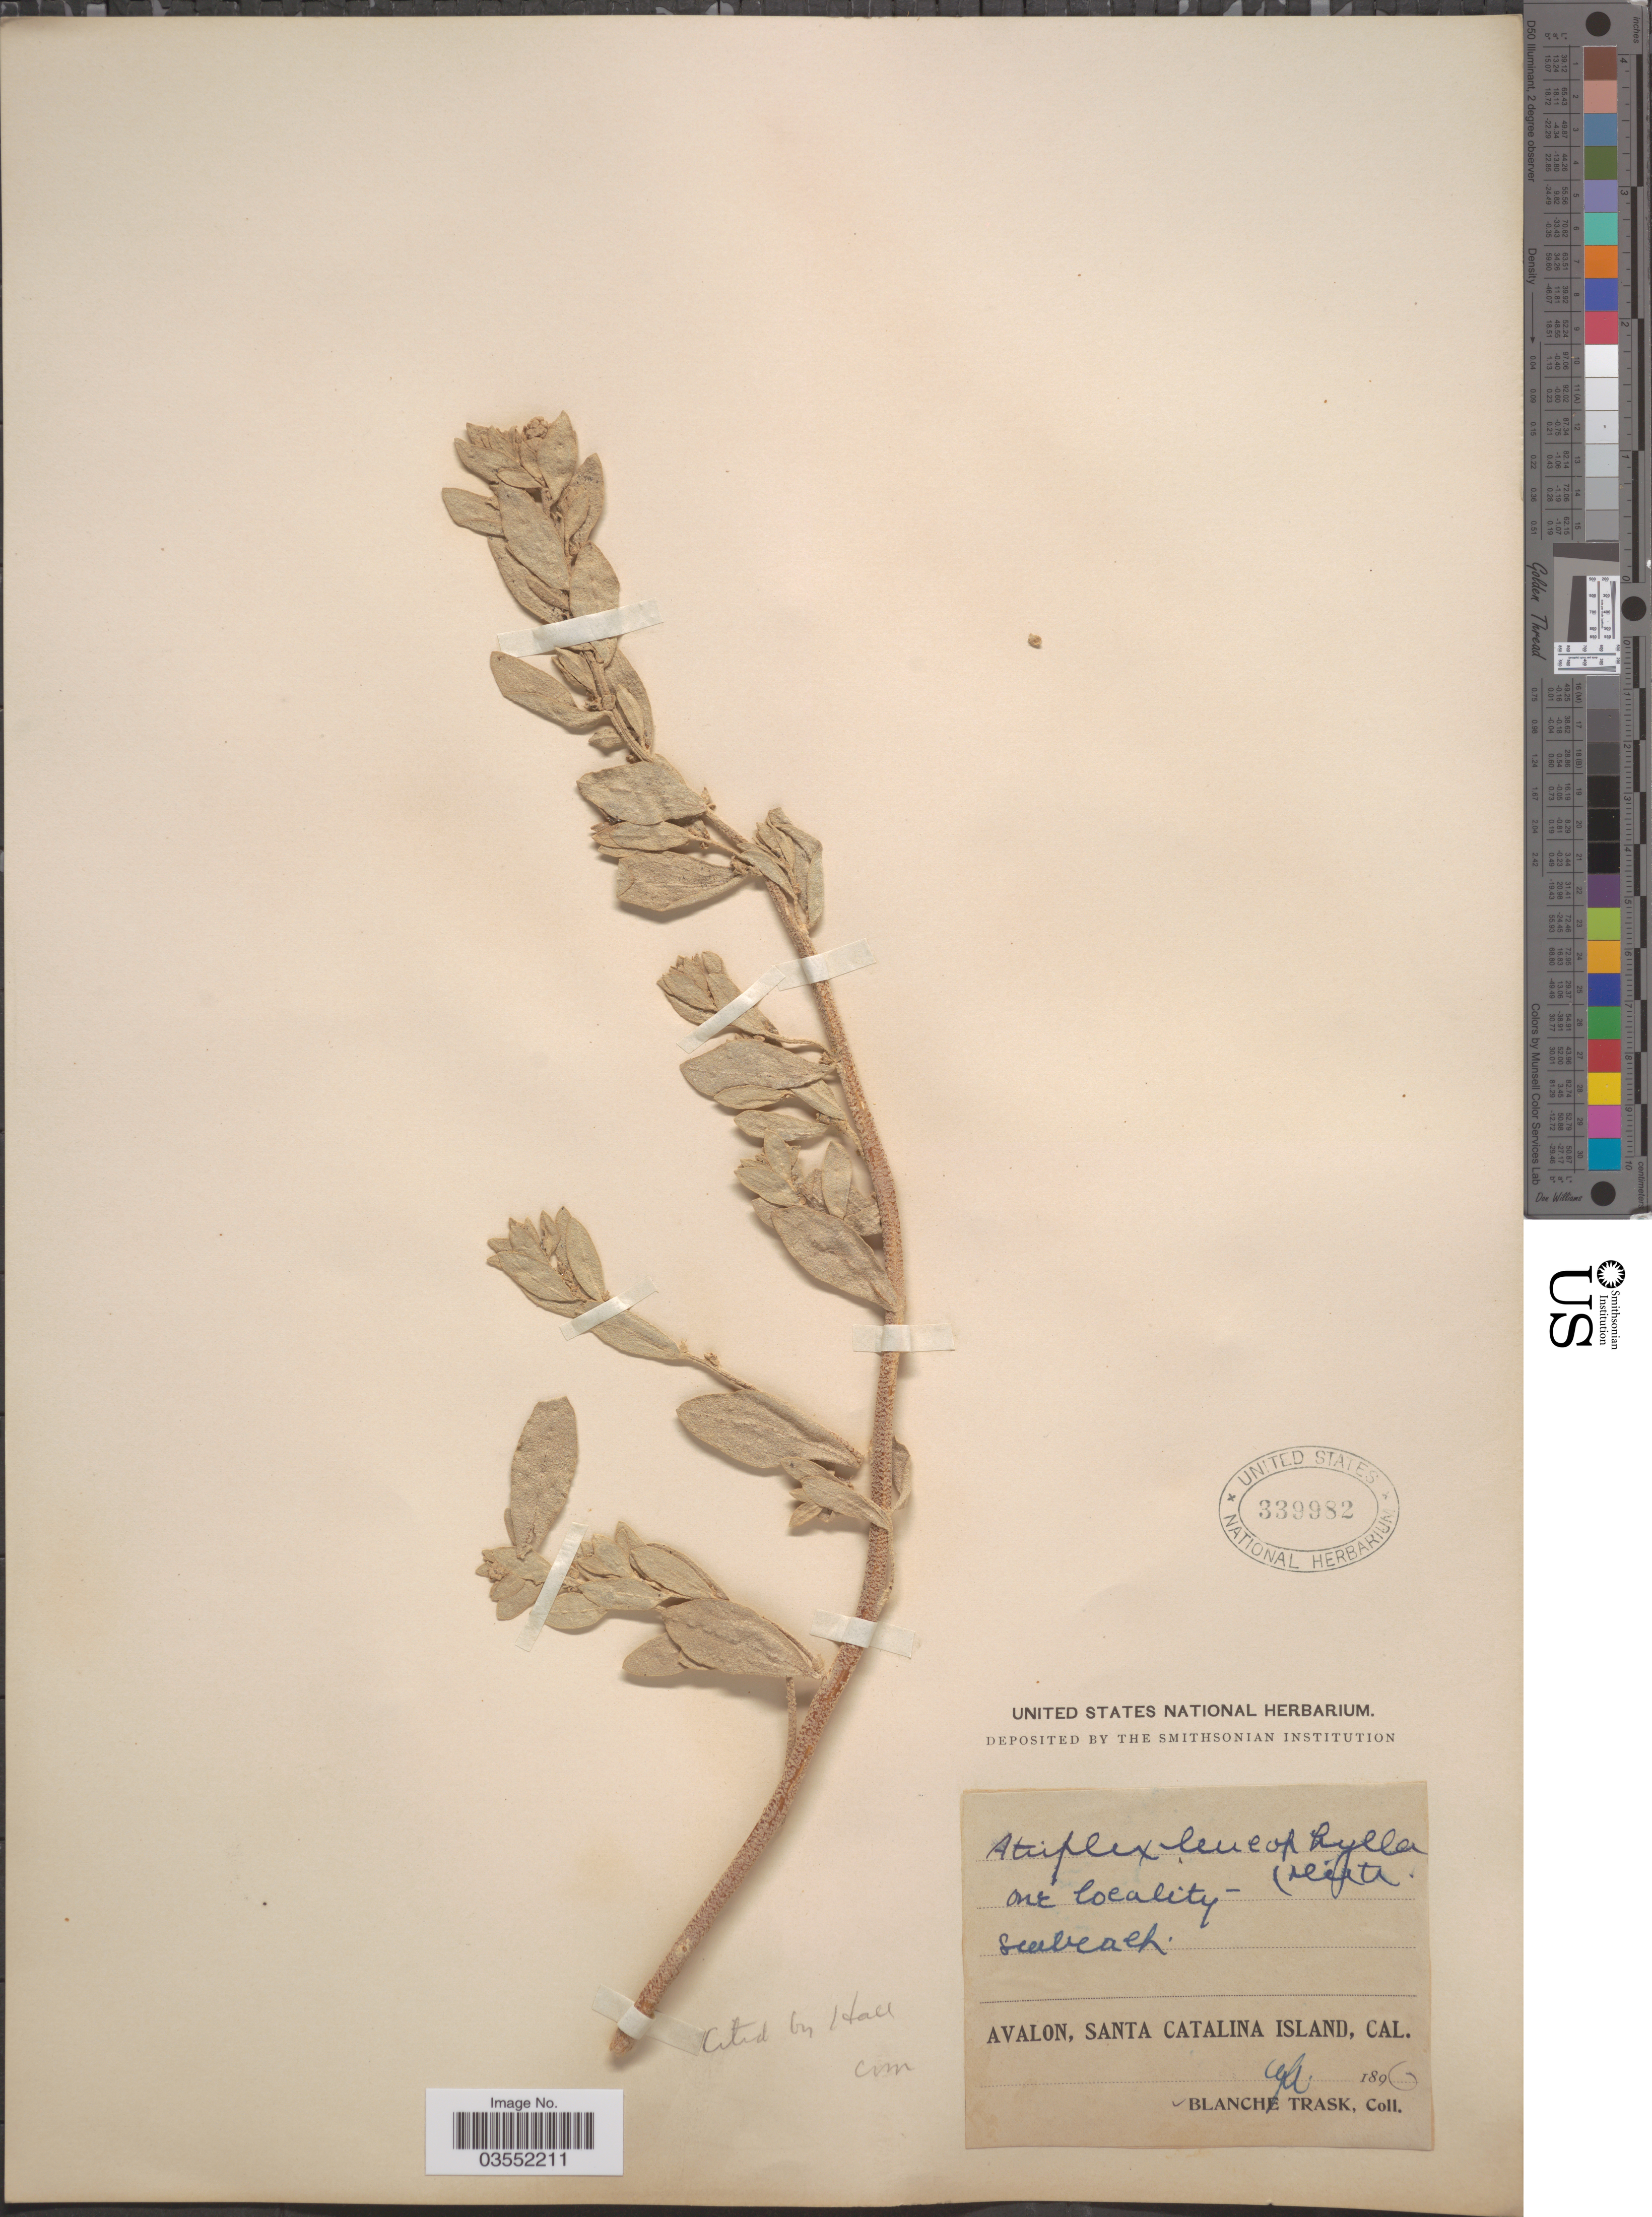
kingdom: Plantae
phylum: Tracheophyta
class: Magnoliopsida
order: Caryophyllales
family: Amaranthaceae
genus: Atriplex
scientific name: Atriplex leucophylla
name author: (Moq.) D. Dietr.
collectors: B. Trask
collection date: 1896-04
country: United States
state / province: California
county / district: Los Angeles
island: Santa Catalina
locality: Avalon, Santa Catalina Island.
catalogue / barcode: US 339982